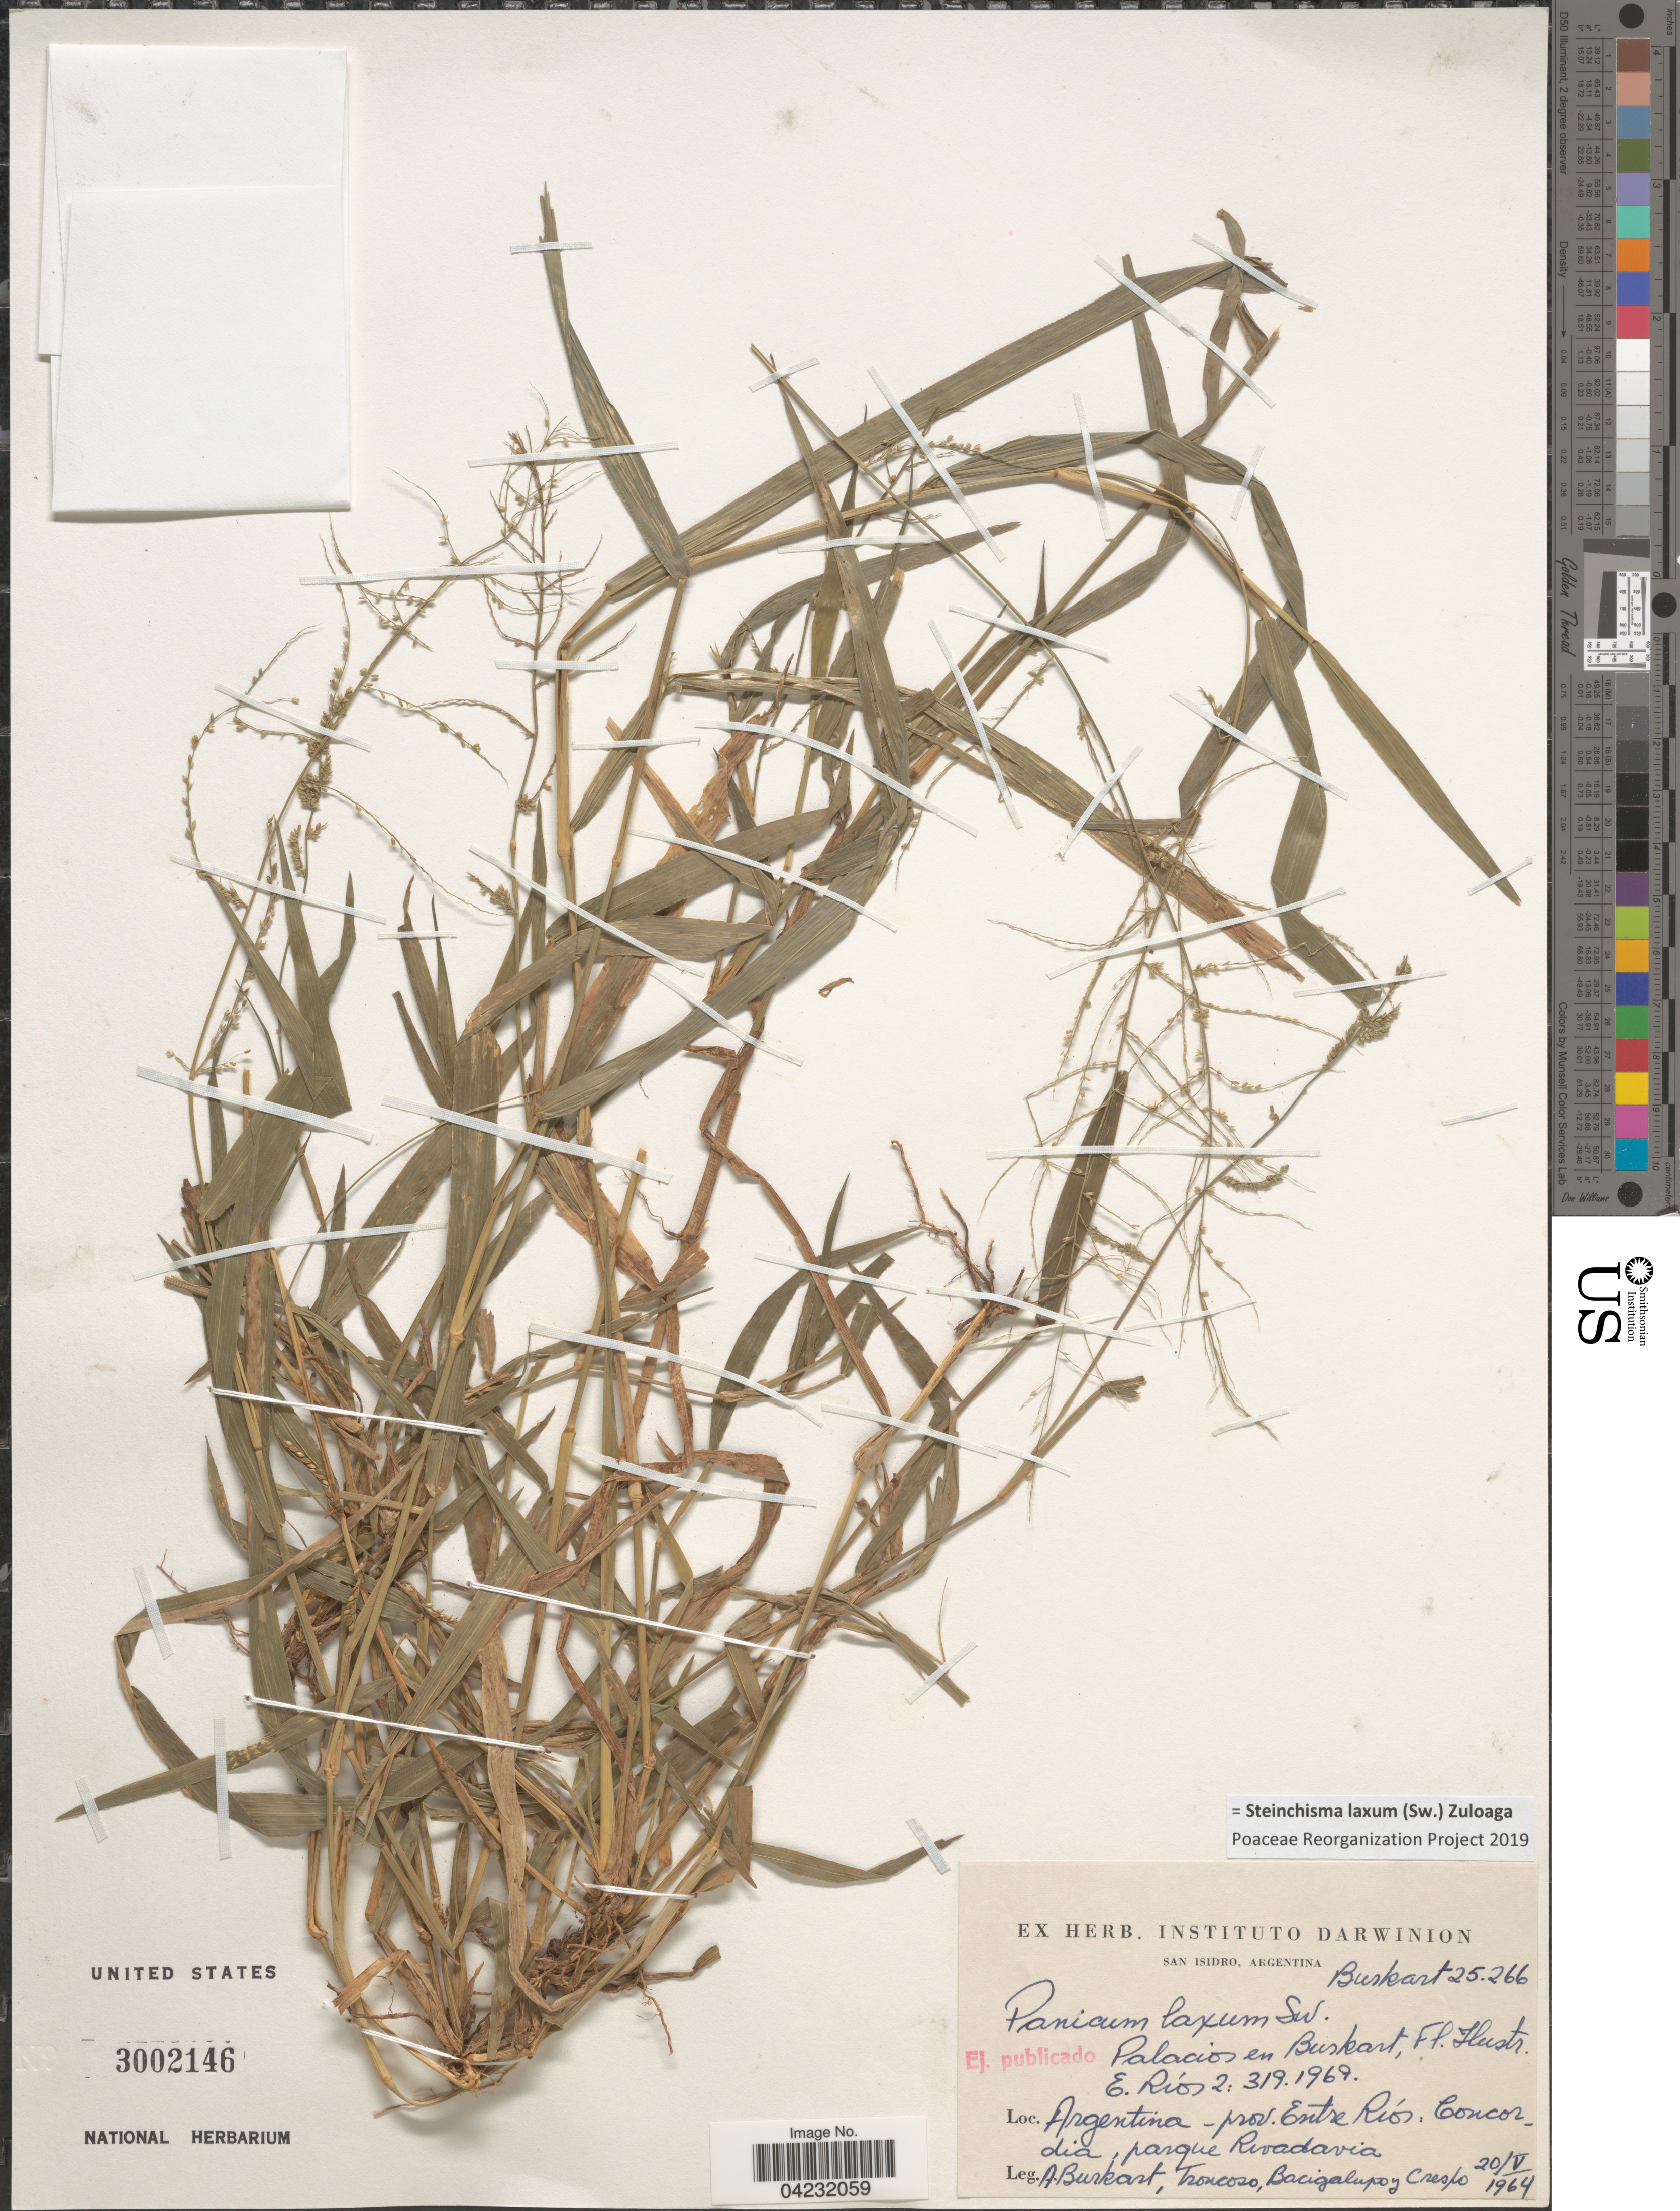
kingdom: Plantae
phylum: Tracheophyta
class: Liliopsida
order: Poales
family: Poaceae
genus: Steinchisma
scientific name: Steinchisma laxum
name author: (Sw.) Zuloaga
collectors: A. E. Burkart, Troncoso, Bacigalupo & Crespo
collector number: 25266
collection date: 1964-05-20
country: Argentina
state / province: Entre Rios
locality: Concordia, parque Rivadavia.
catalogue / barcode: US 3002146